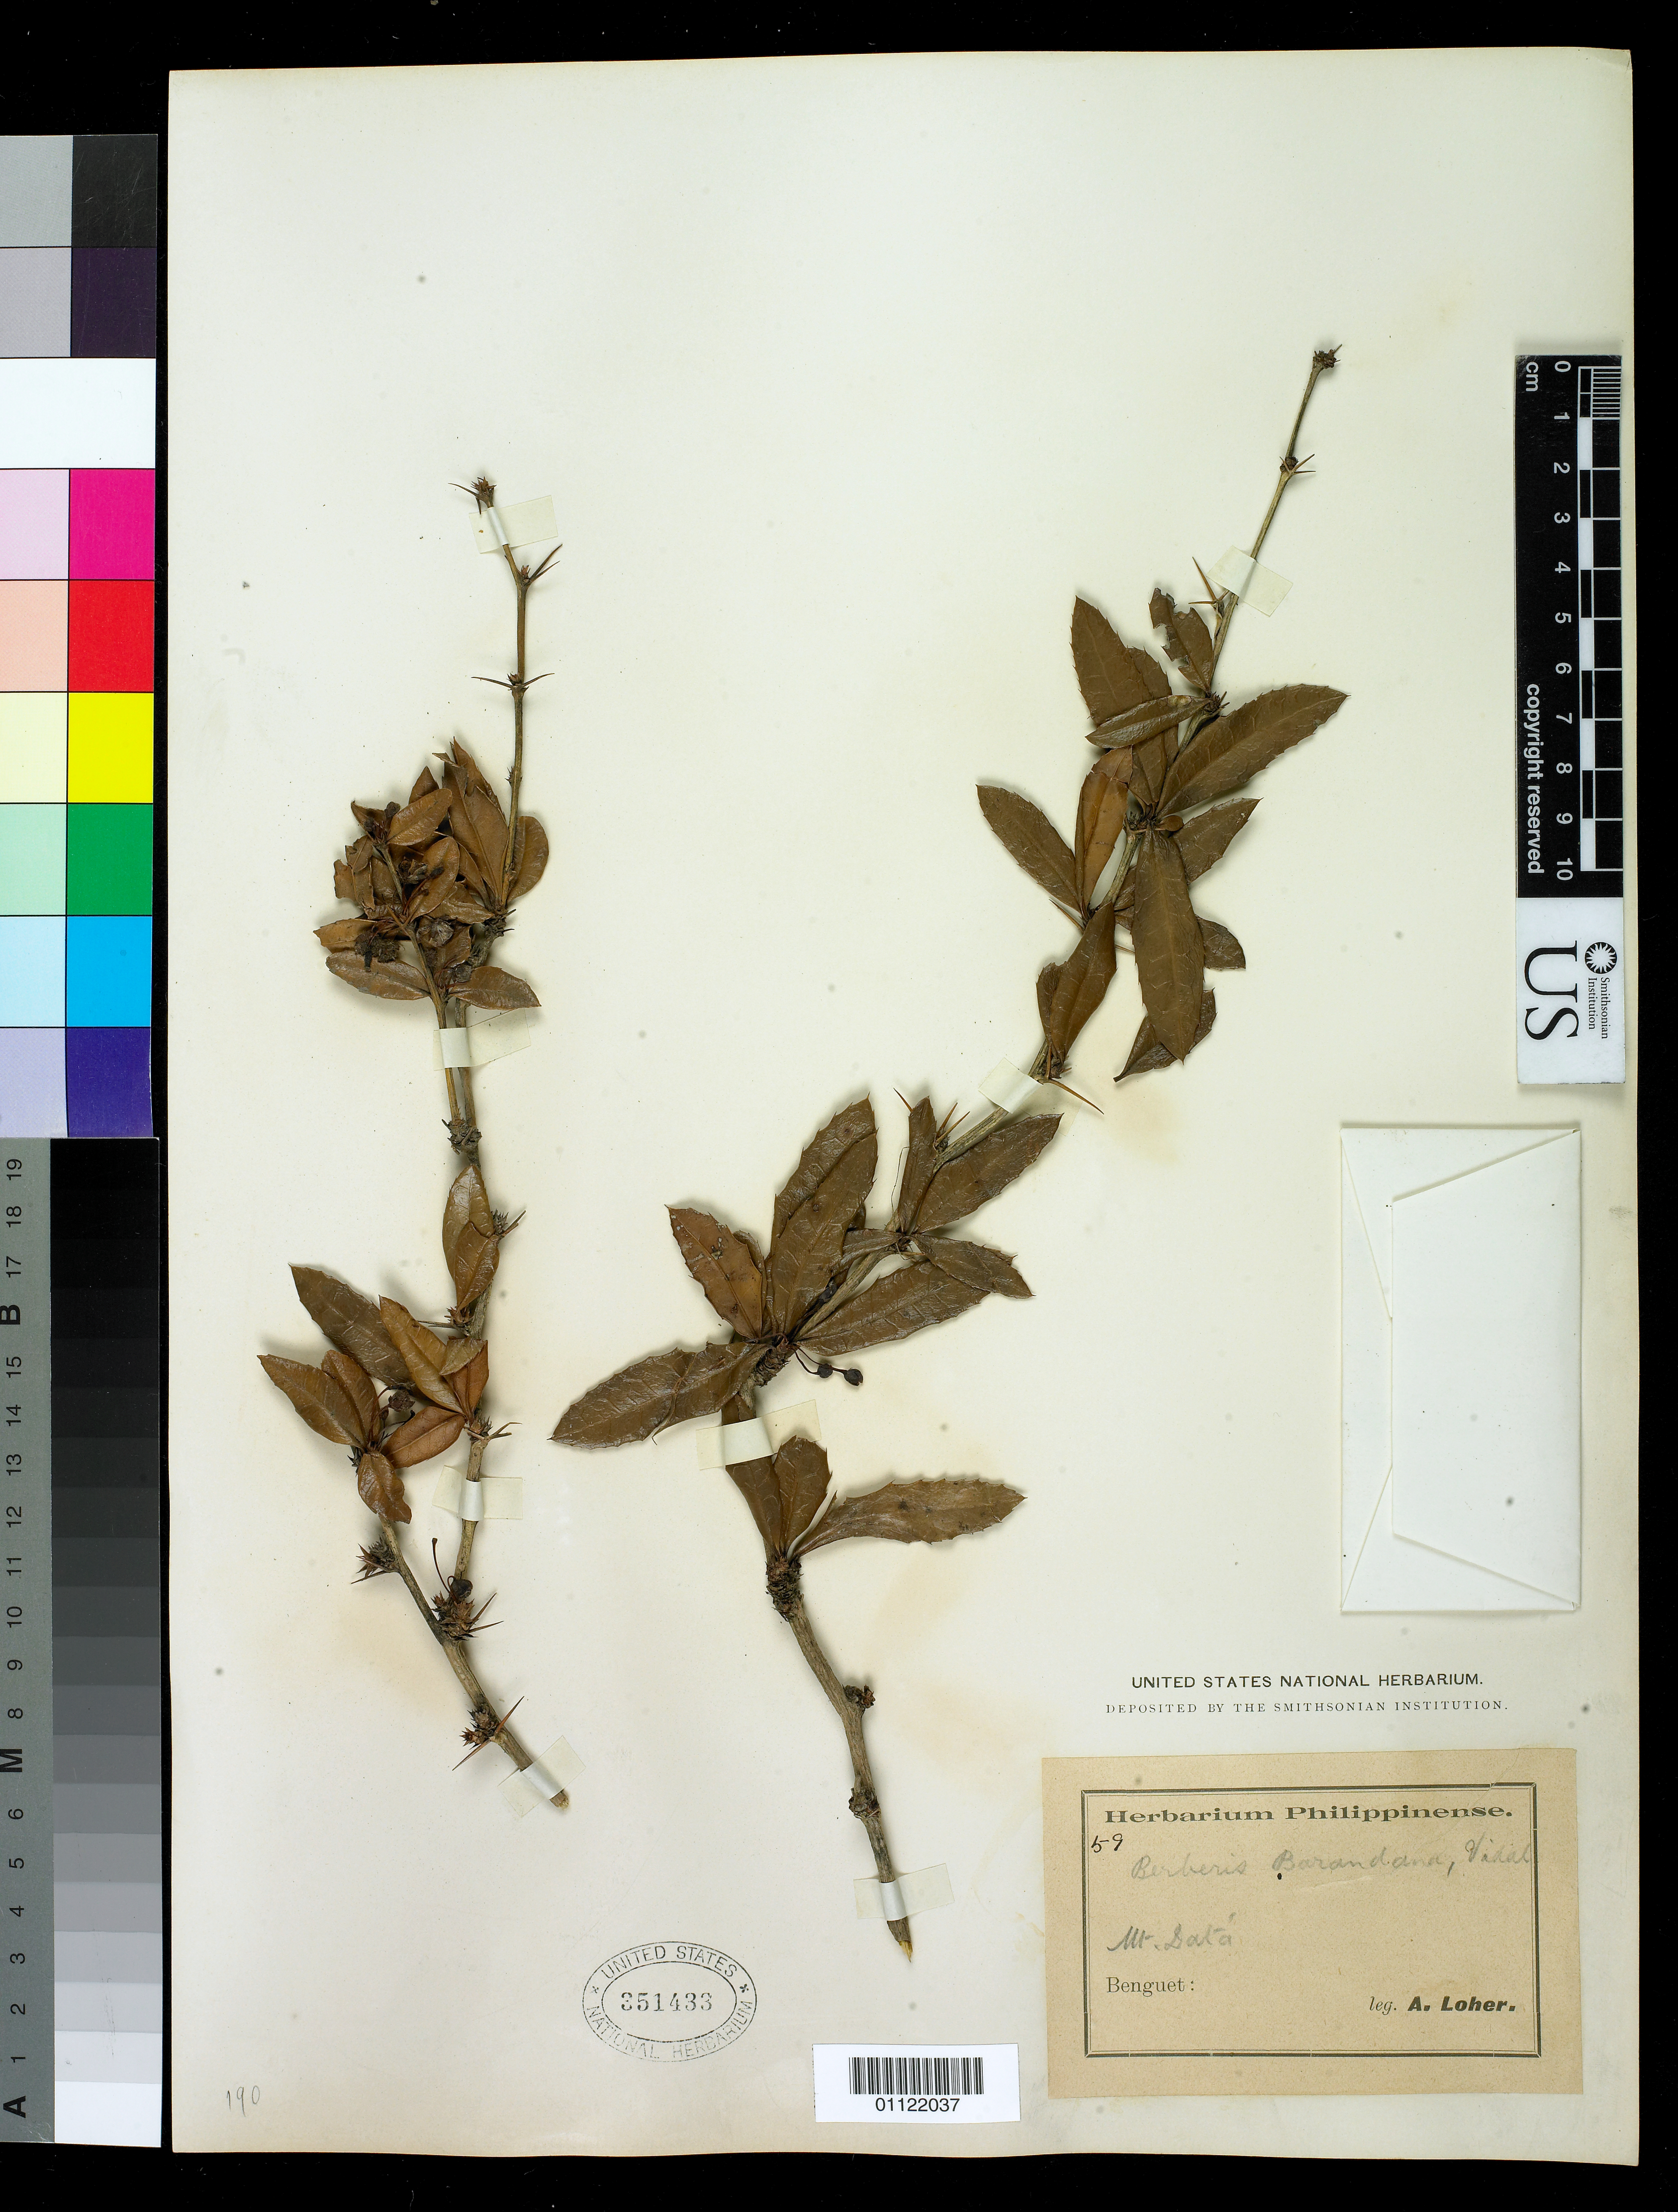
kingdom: Plantae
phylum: Tracheophyta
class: Magnoliopsida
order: Ranunculales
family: Berberidaceae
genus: Berberis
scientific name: Berberis barandana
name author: S. Vidal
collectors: A. Loher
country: Philippines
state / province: Cordillera (Administrative Region)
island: Luzon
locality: Mt. Data (?) Sata(?)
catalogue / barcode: US 351433